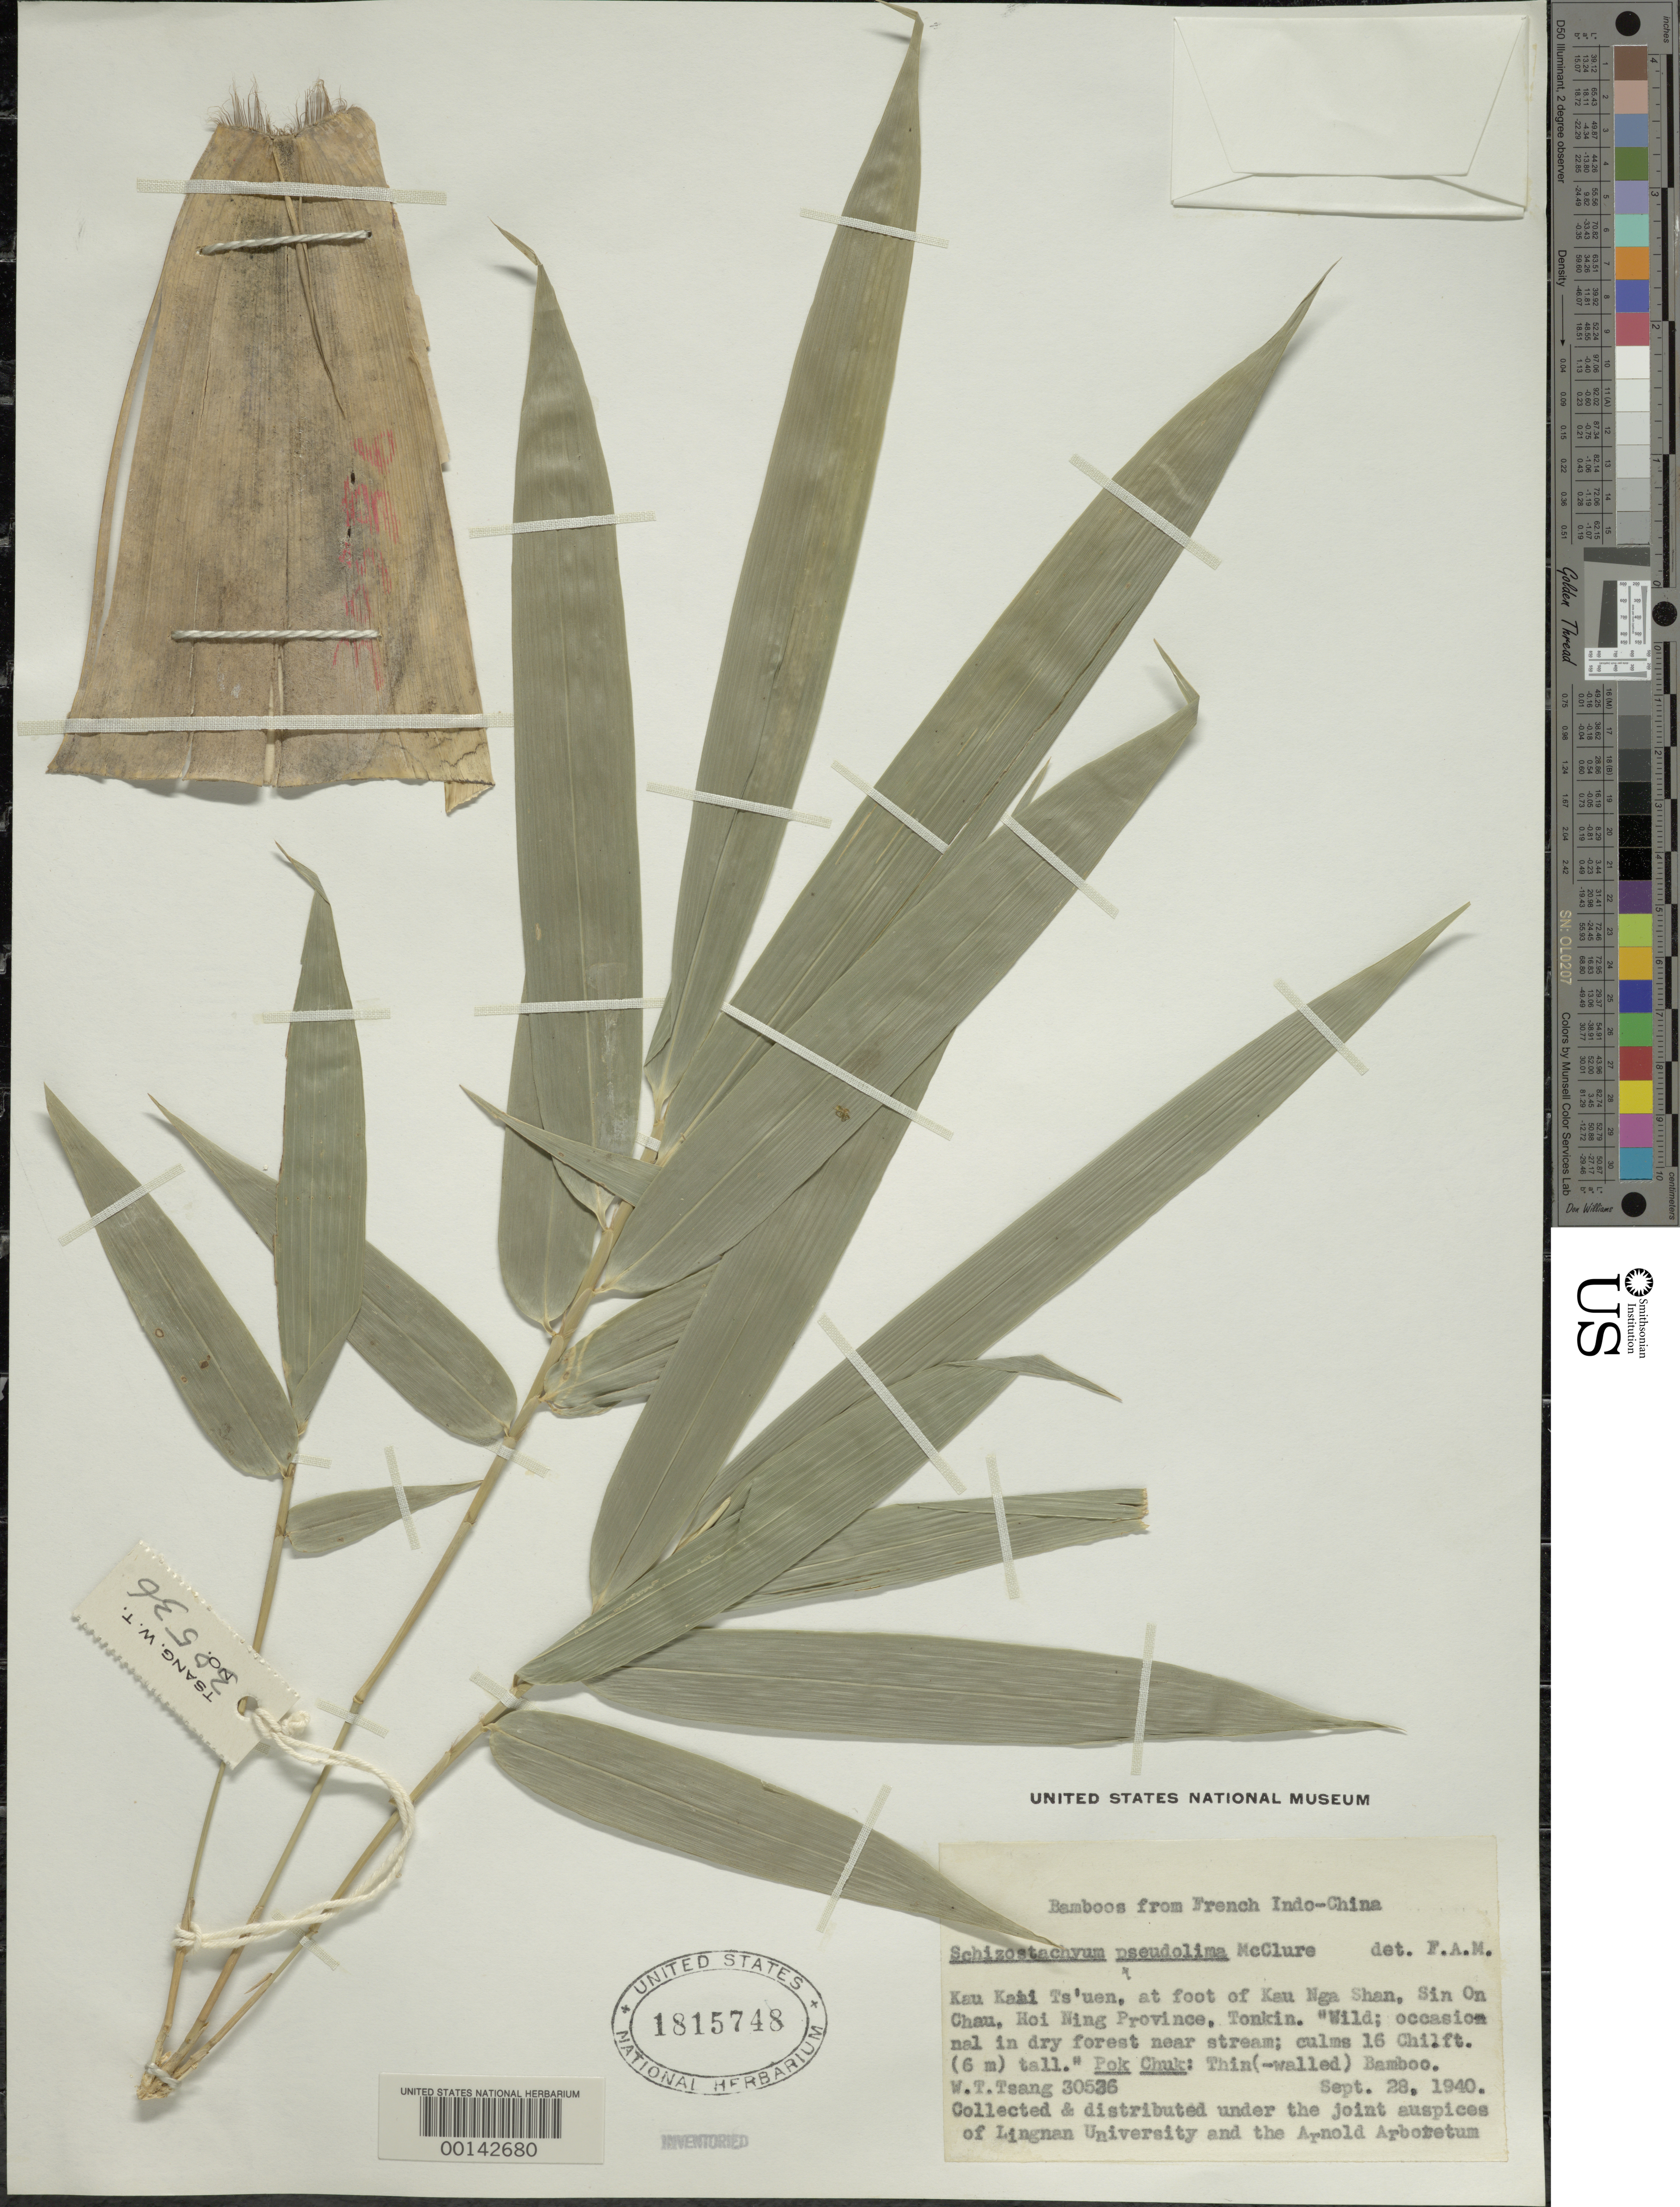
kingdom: Plantae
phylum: Tracheophyta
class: Liliopsida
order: Poales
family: Poaceae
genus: Schizostachyum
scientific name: Schizostachyum pseudolima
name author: McClure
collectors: W. T. Tsang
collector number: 30536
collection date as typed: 28 Sep 1940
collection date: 1940-09-28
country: Vietnam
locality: Hoi ning, sin on chau, kau nga shan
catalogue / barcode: US 1815748